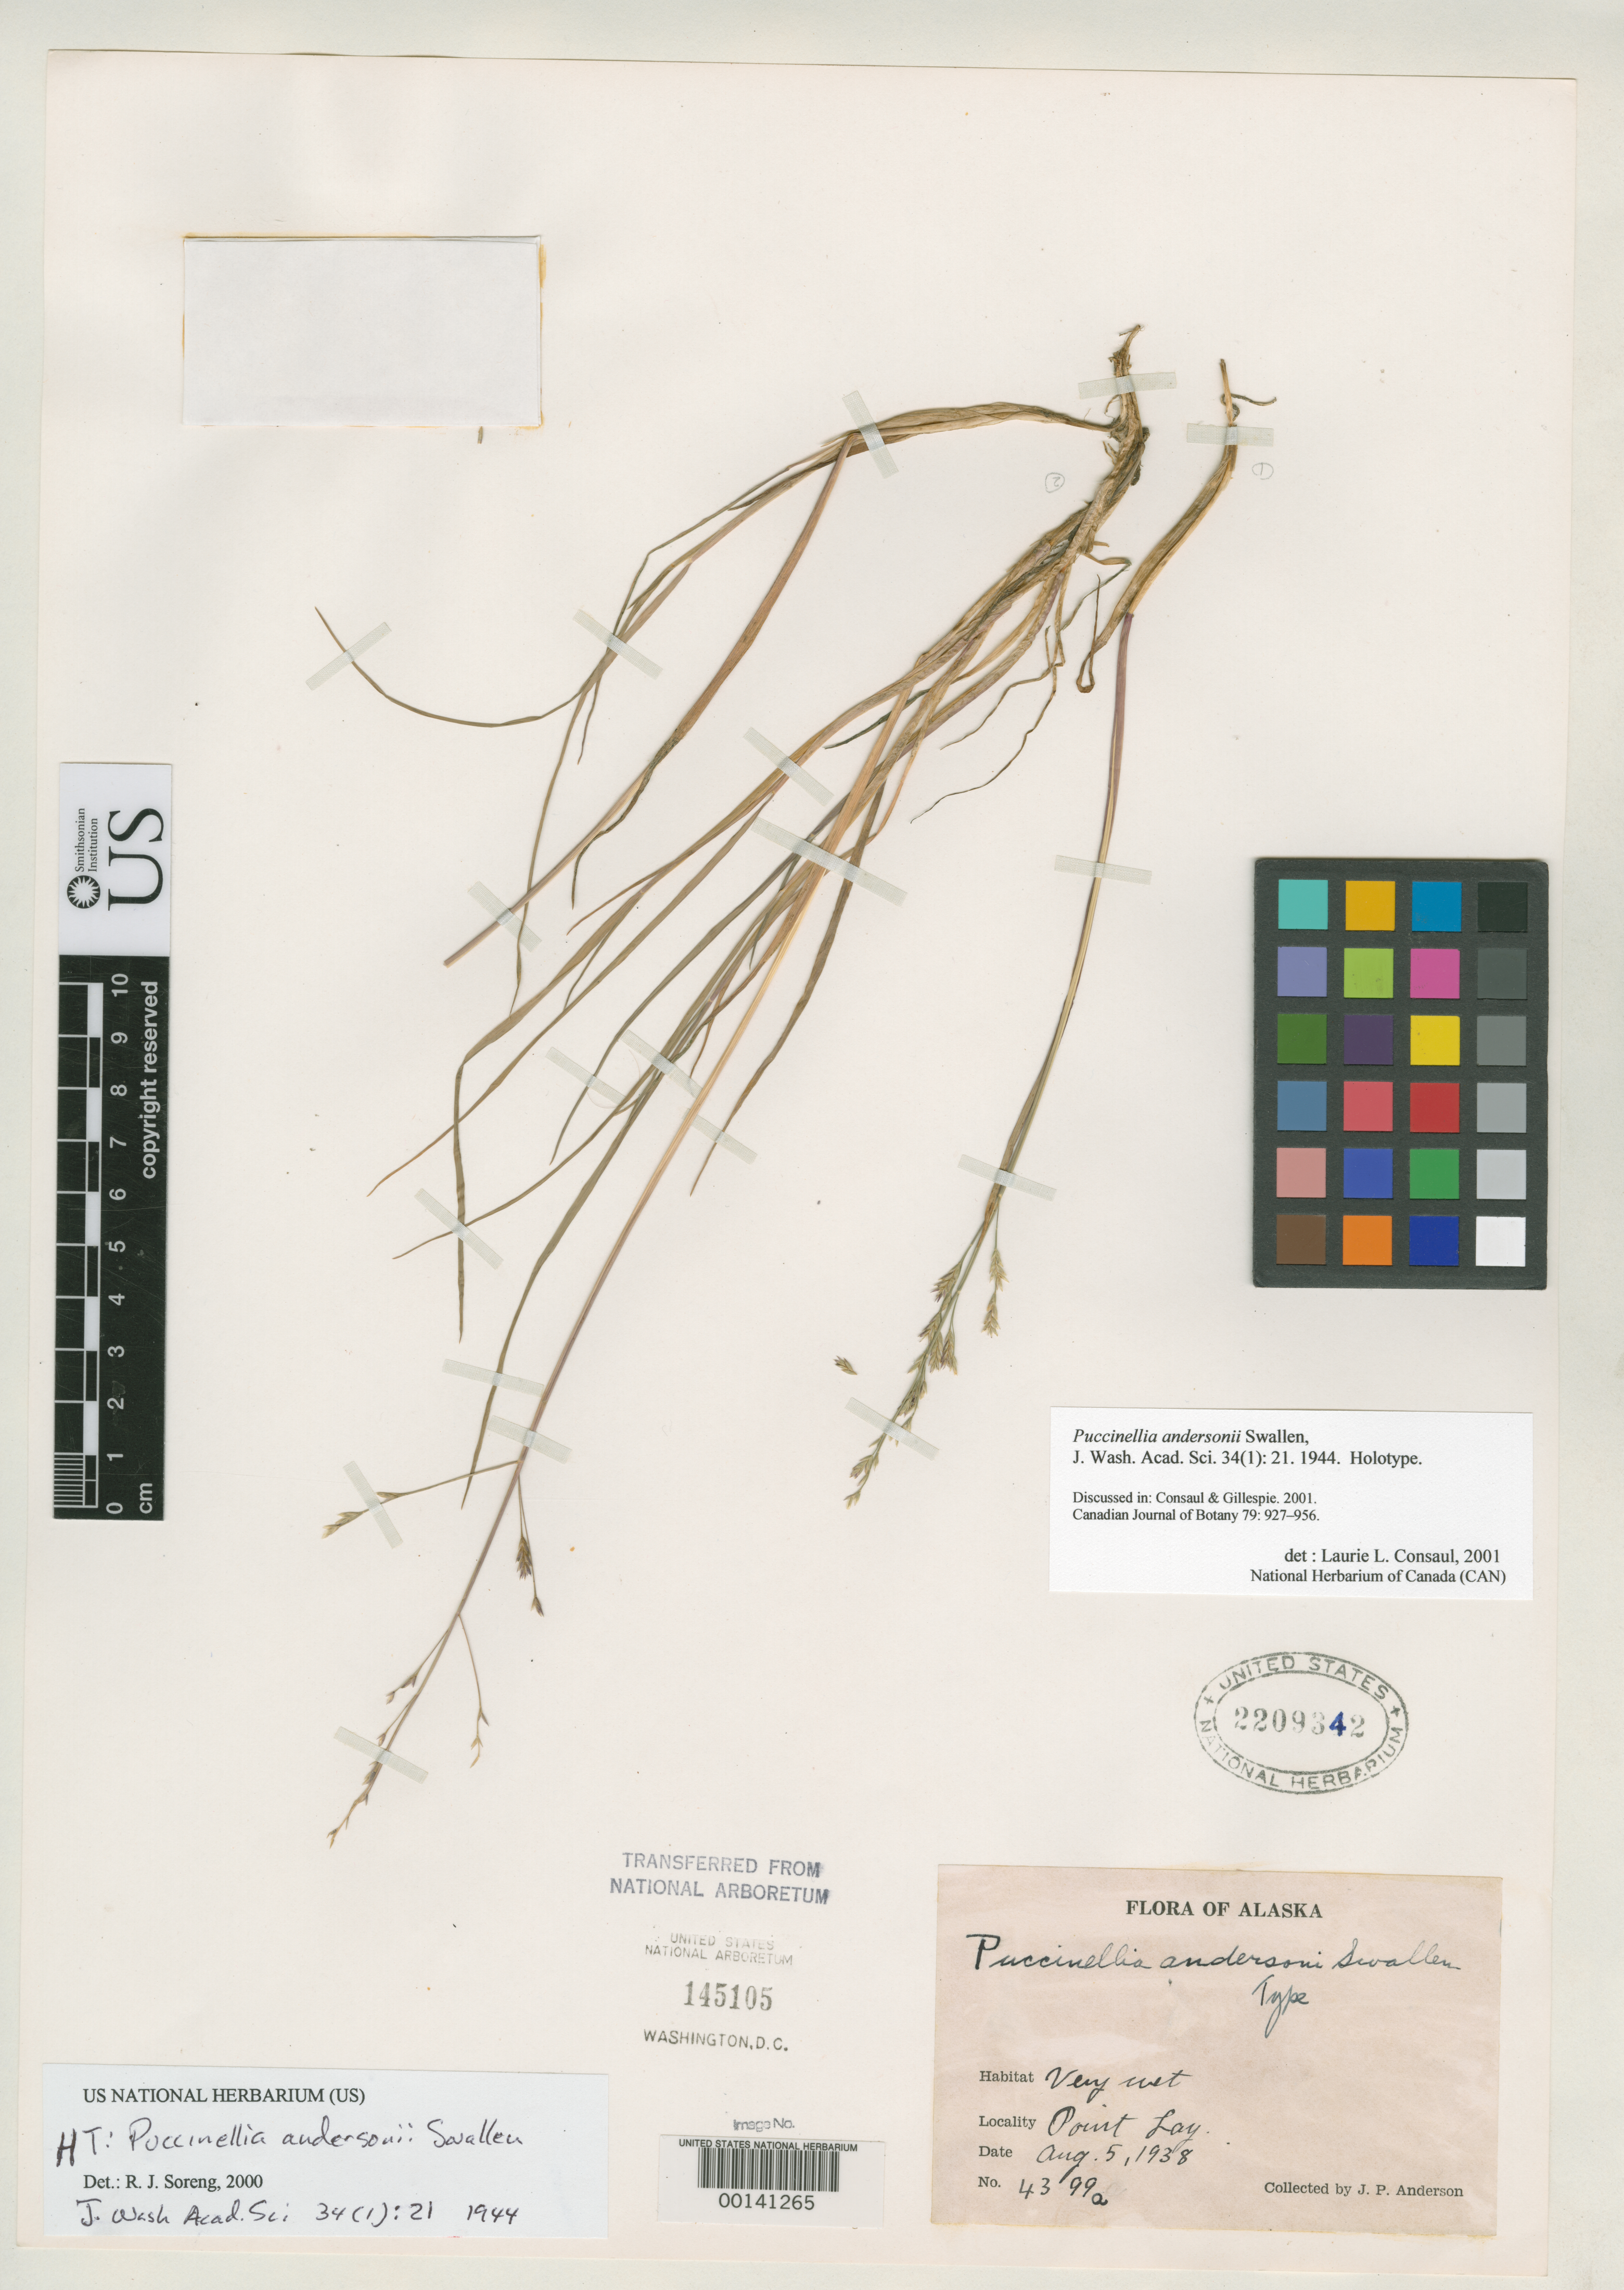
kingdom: Plantae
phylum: Tracheophyta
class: Liliopsida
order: Poales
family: Poaceae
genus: Puccinellia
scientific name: Puccinellia andersonii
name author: Swallen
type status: Holotype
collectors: J. P. Anderson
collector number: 4399a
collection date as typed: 05 Aug 1938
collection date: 1938-08-05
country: United States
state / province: Alaska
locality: Point Lay.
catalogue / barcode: US 2209342